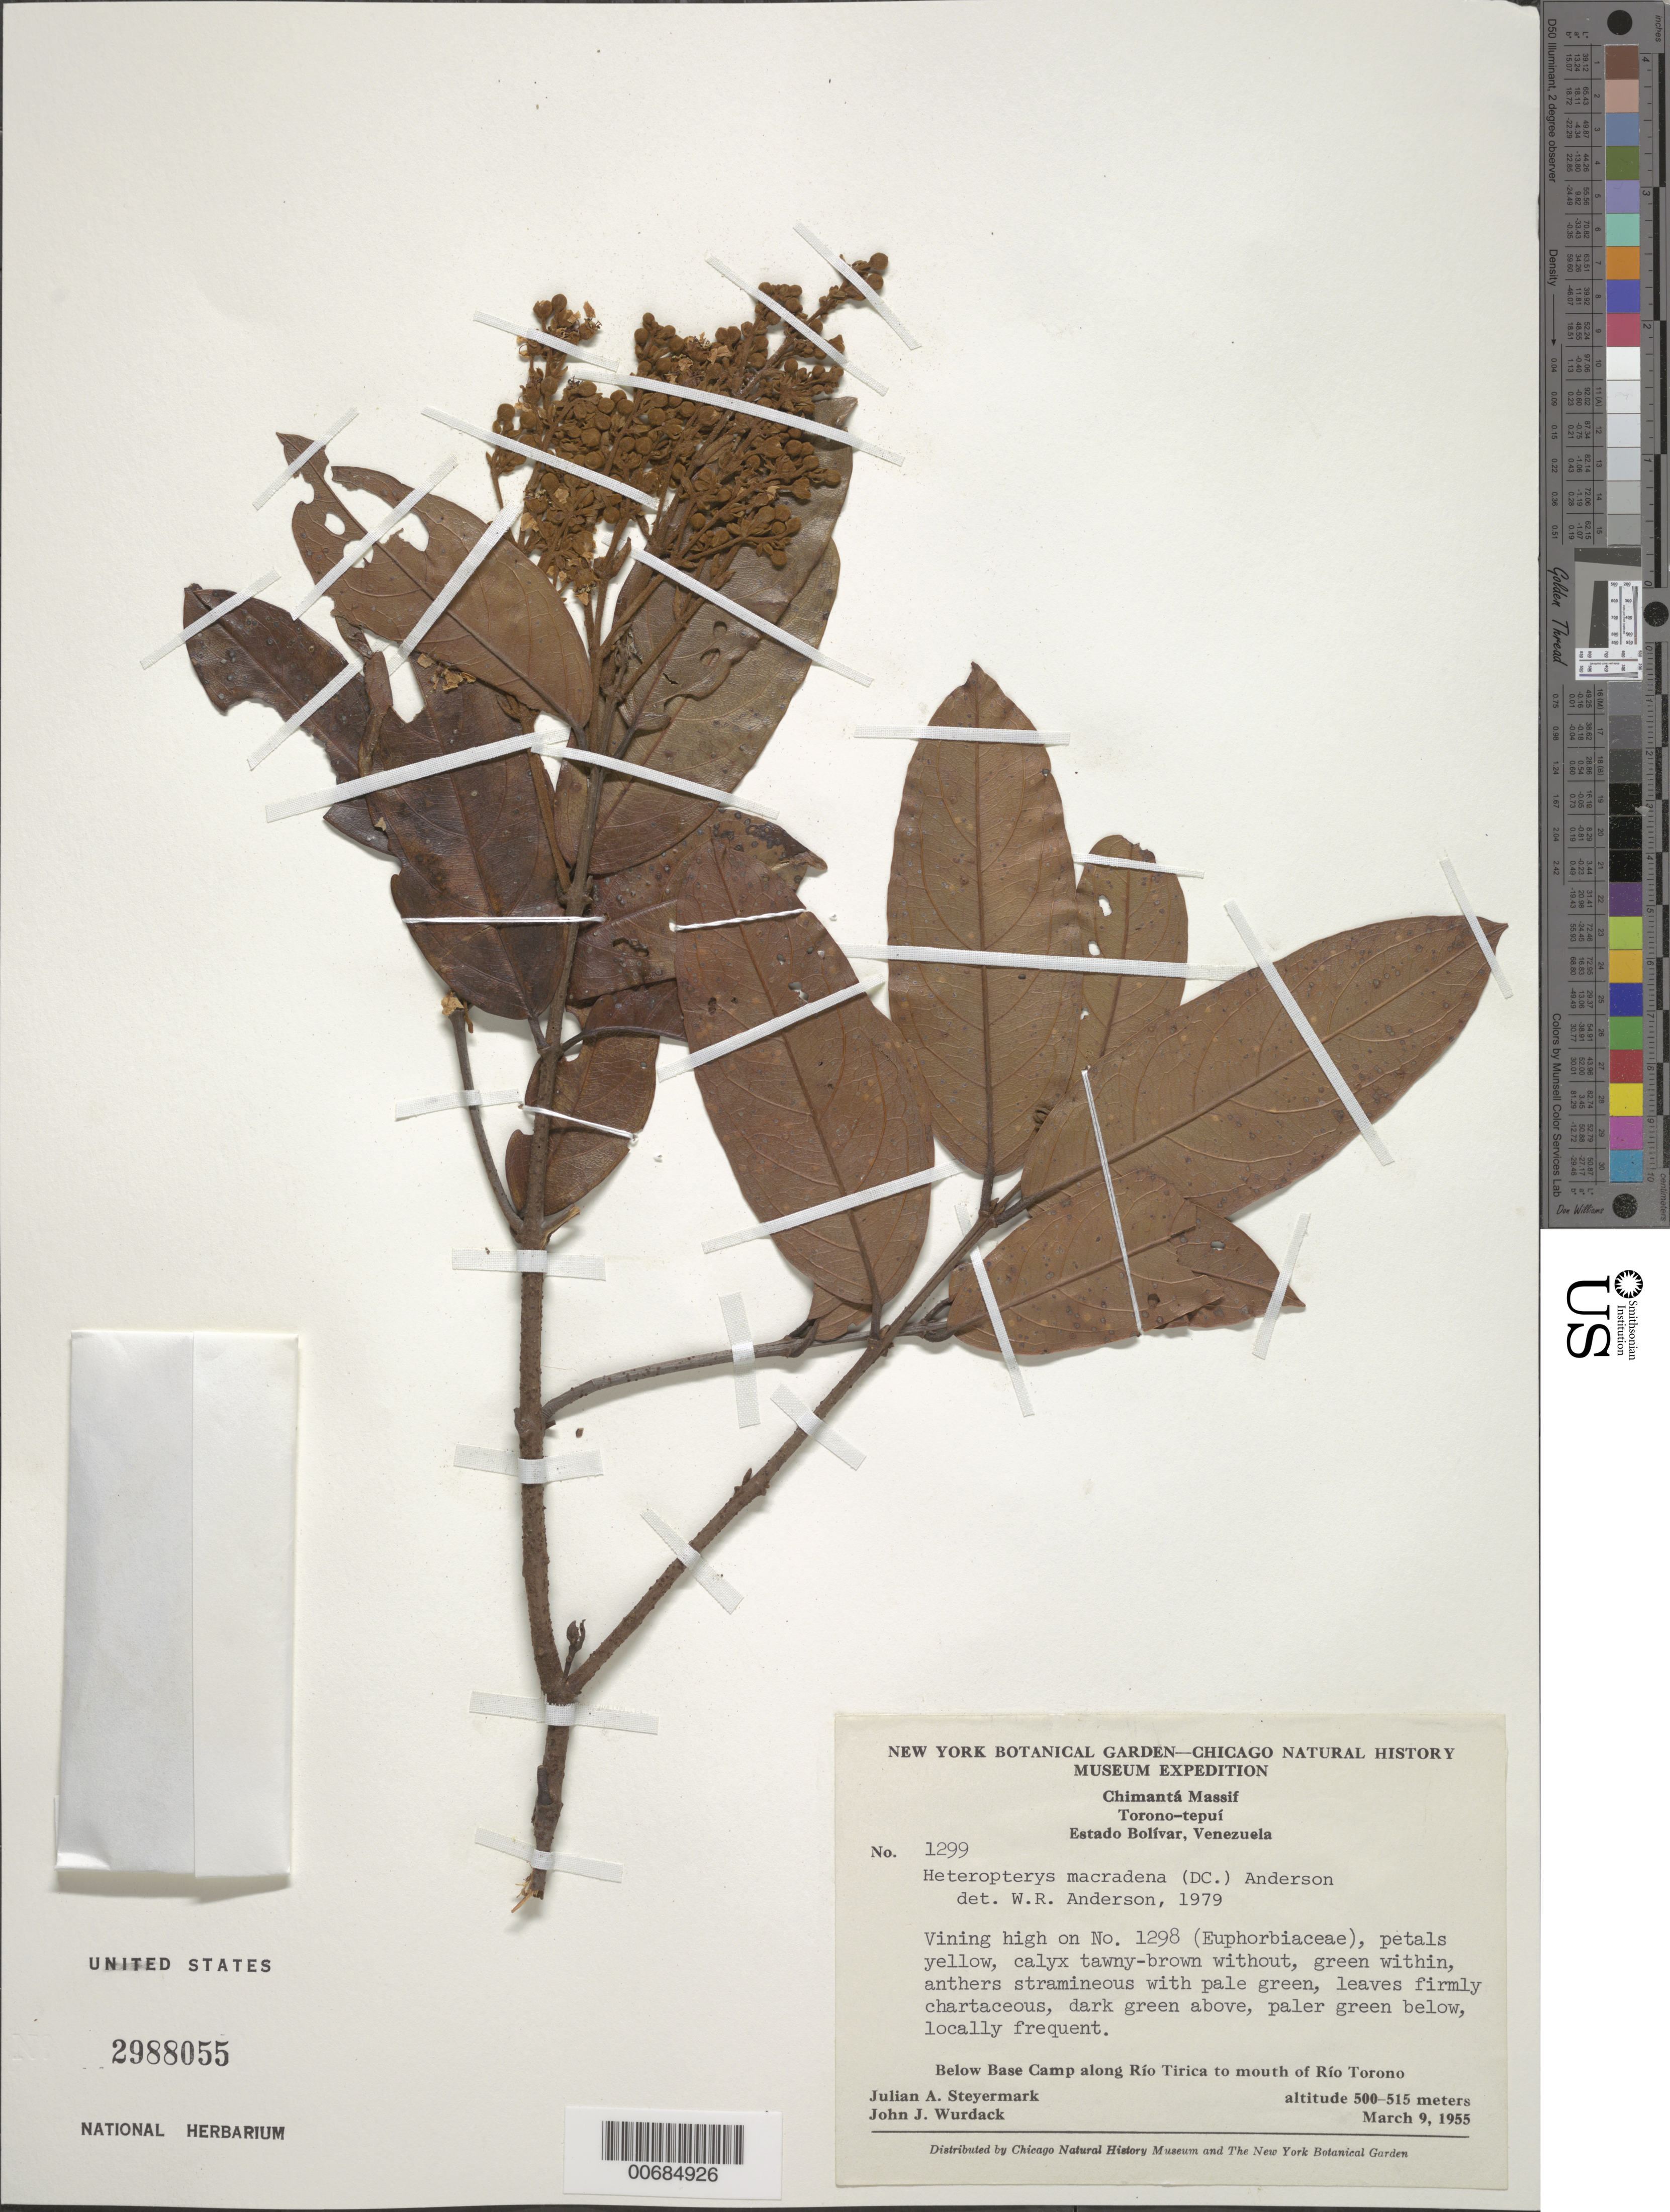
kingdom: Plantae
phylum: Tracheophyta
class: Magnoliopsida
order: Malpighiales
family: Malpighiaceae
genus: Heteropterys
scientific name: Heteropterys macradena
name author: (DC.) W.R. Anderson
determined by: Anderson, W. R., (MICH), University of Michigan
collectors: J. Steyermark & J. J. Wurdack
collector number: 55 1299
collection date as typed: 9-Mar-55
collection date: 1955-03-09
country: Venezuela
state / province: Bolívar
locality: Chimantá Massif, below base camp along Río Tirica to mouth of Río Torono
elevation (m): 500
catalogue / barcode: US 2988055